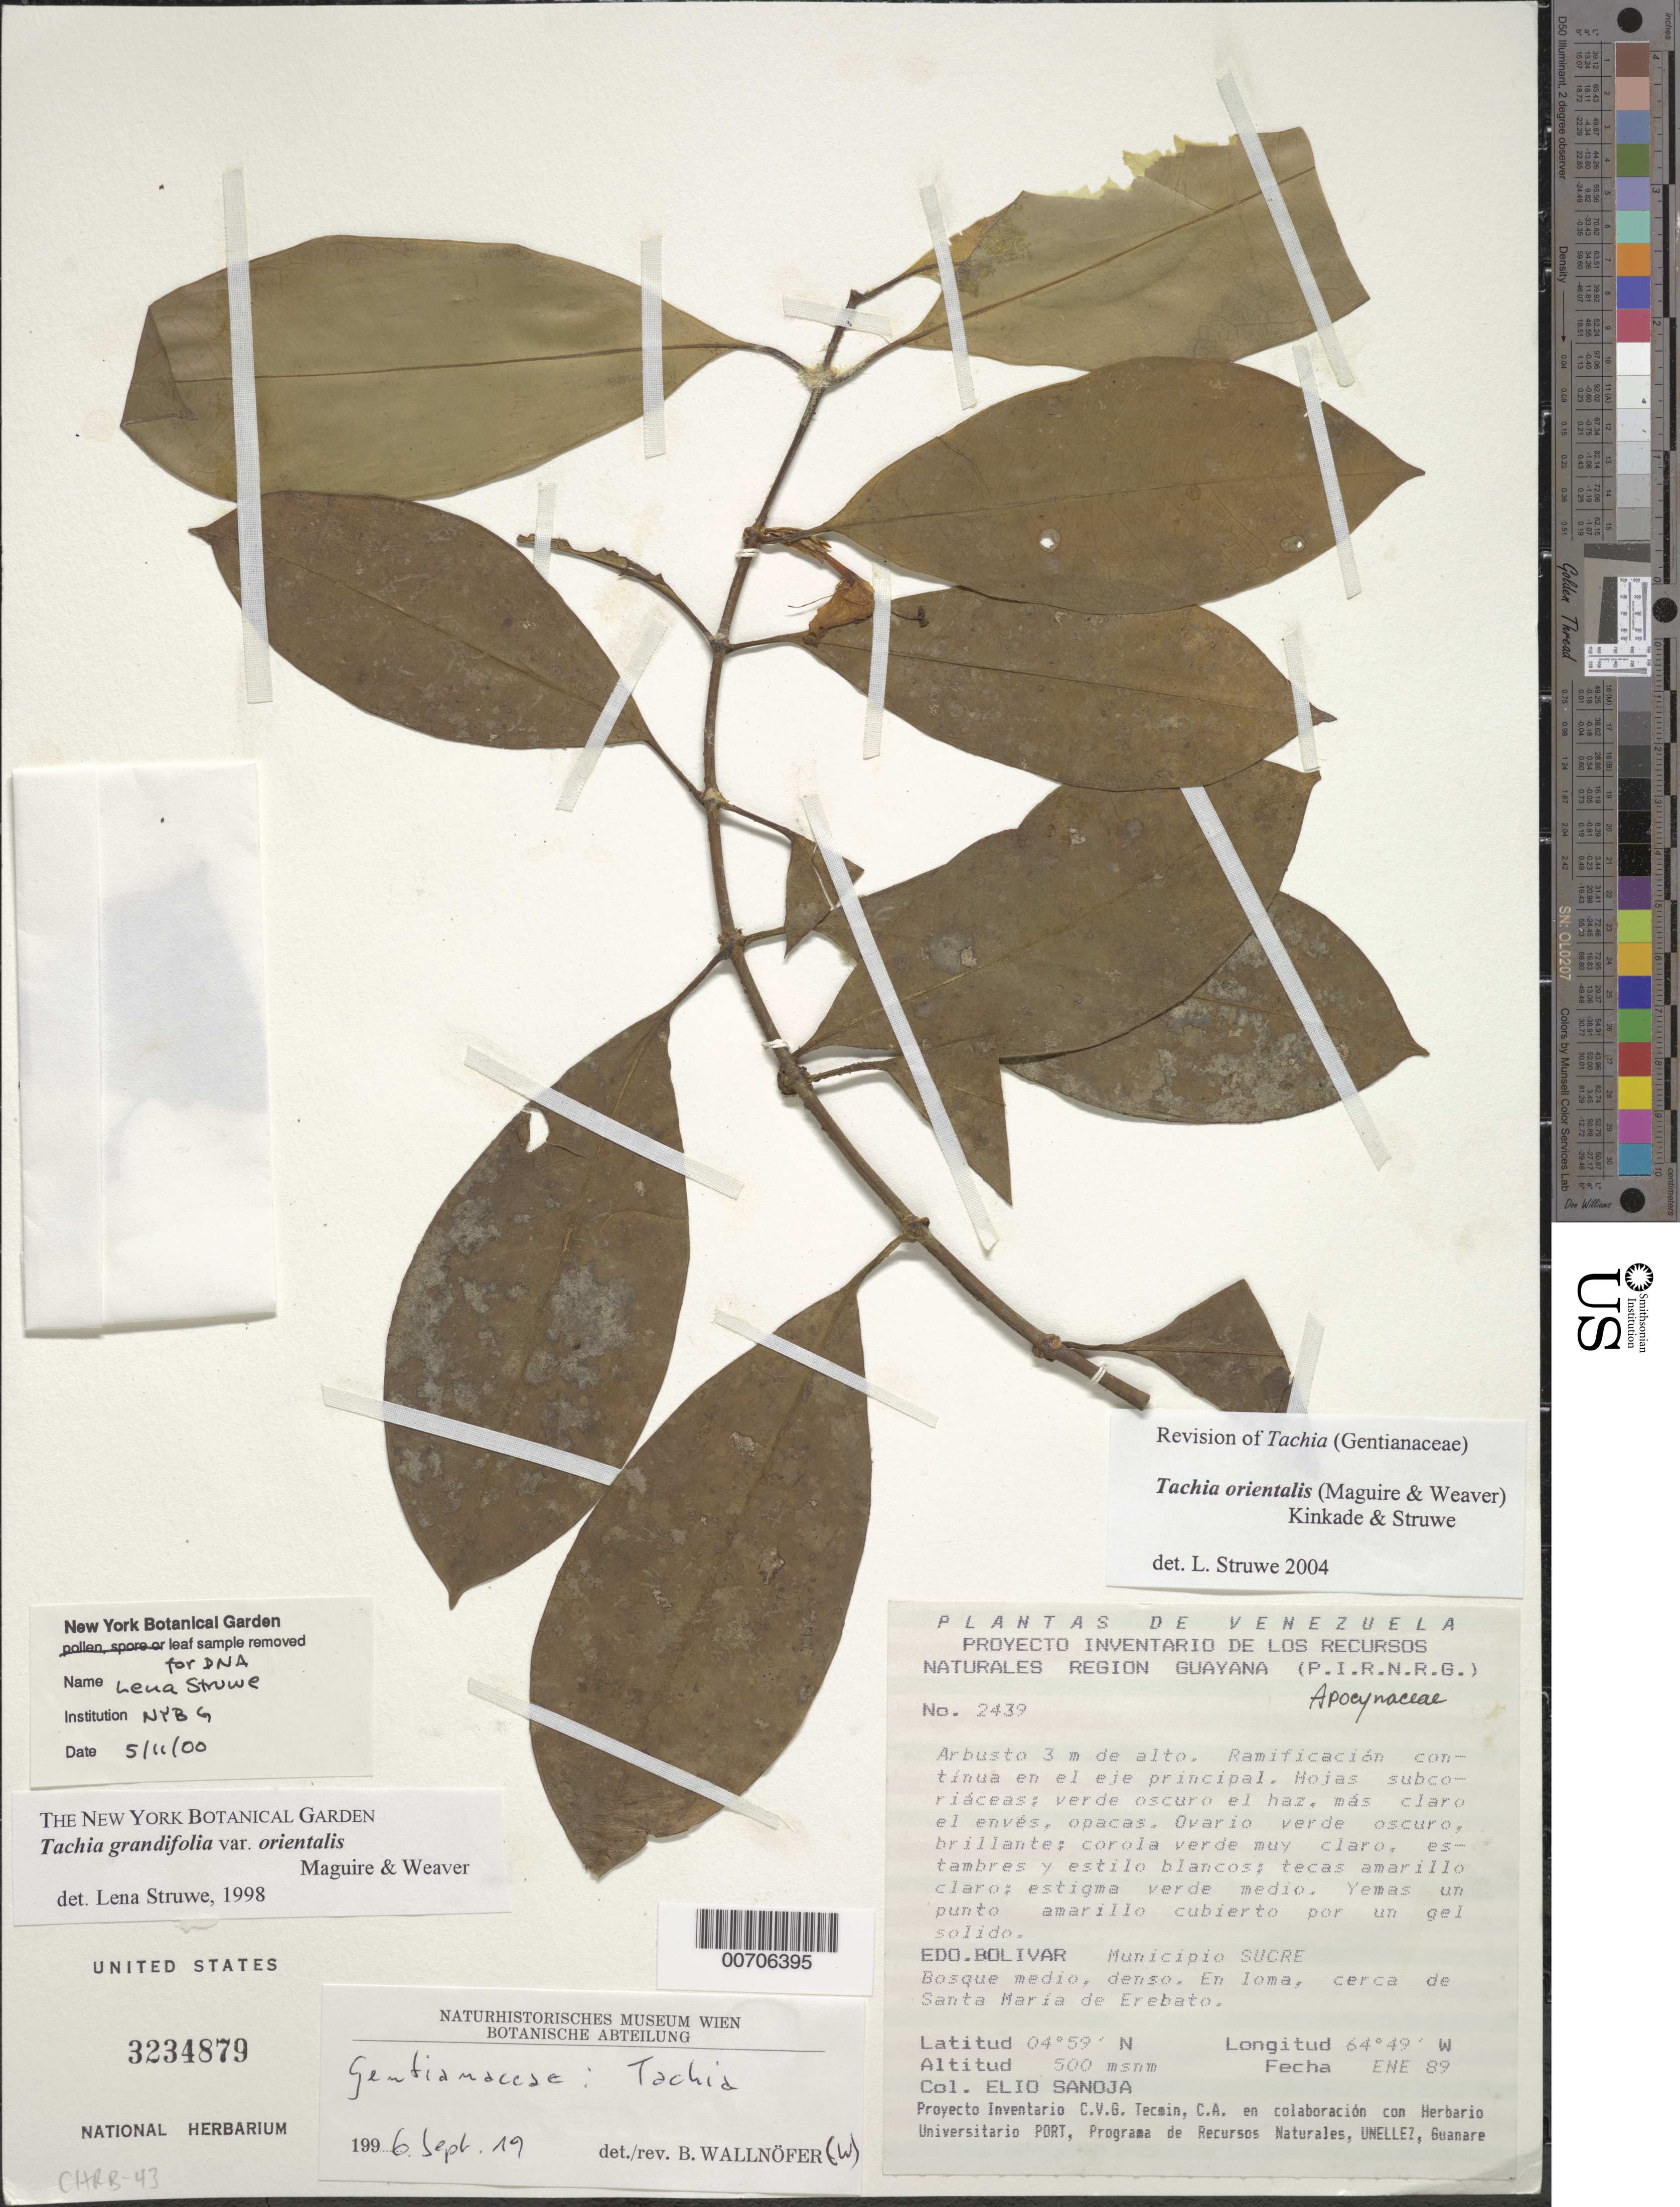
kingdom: Plantae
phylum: Tracheophyta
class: Magnoliopsida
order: Gentianales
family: Gentianaceae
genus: Tachia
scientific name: Tachia grandifolia var. orientalis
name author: Maguire & Weaver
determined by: Struwe, L.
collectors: E. Sanoja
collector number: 2439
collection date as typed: Jan-89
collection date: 1989-01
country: Venezuela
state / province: Bolívar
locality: Mun. Sucre, Santa María de Erebato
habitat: Bosque medio, denso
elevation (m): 500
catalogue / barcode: US 3234879